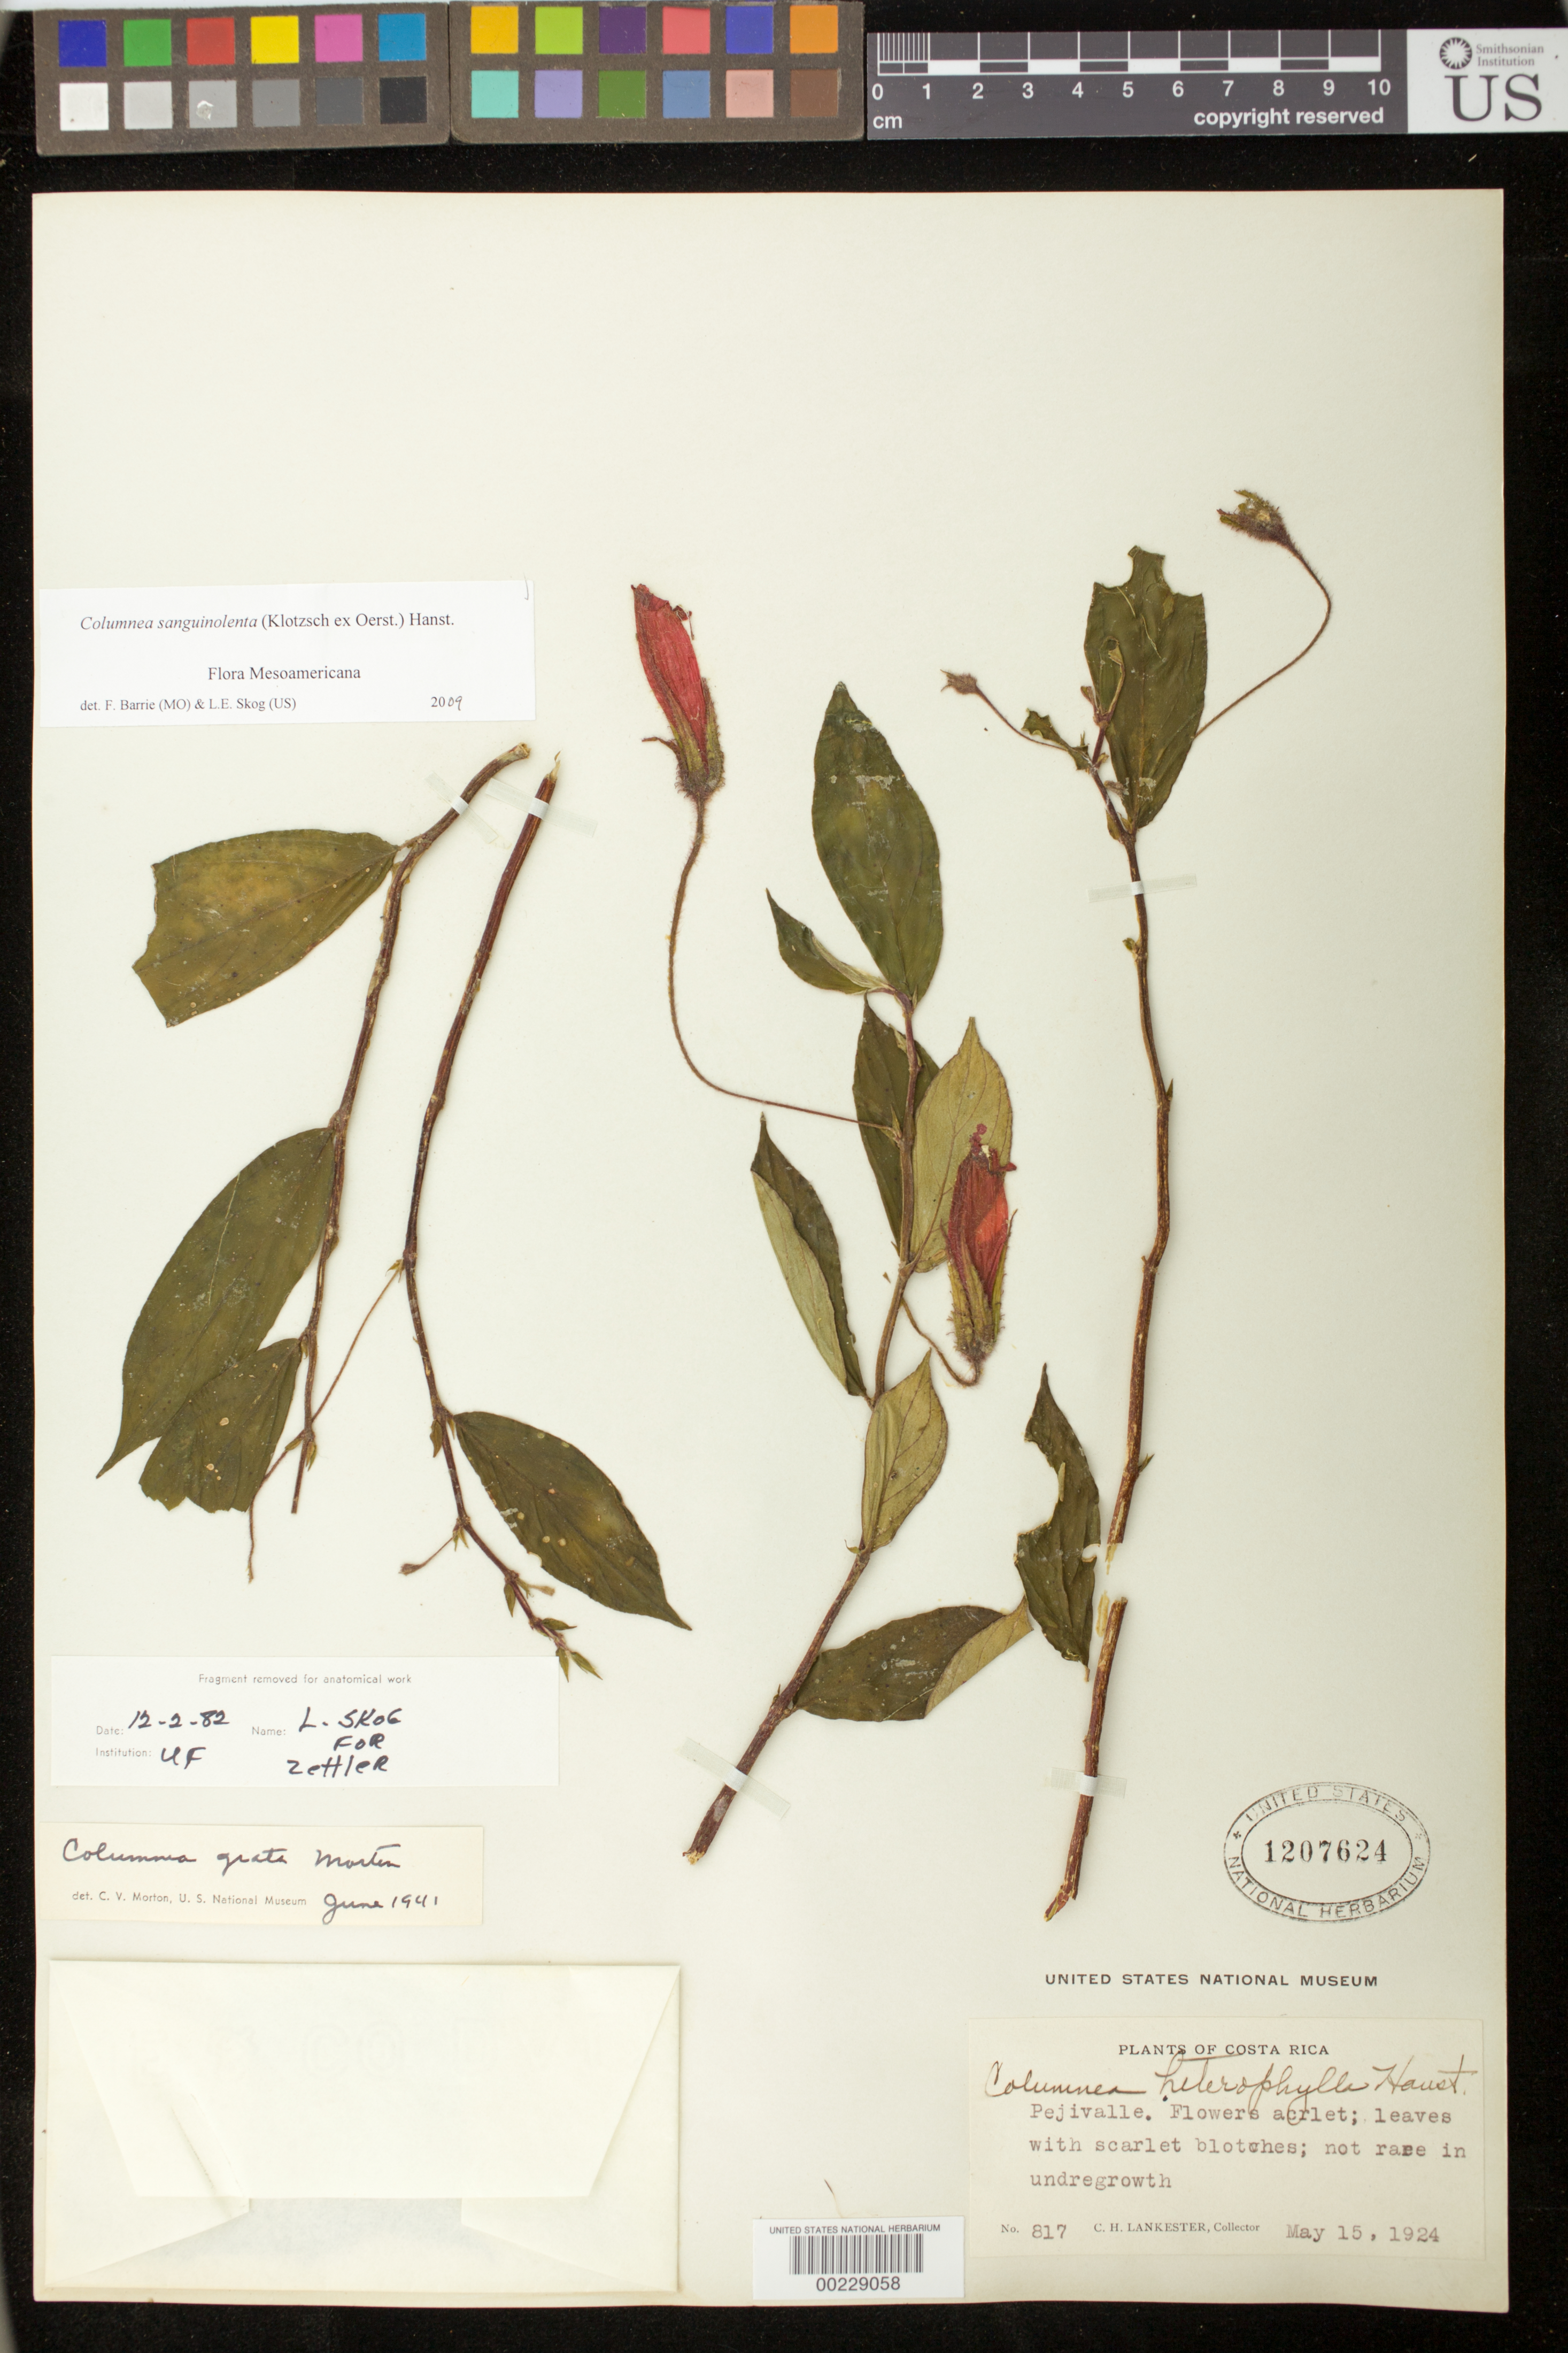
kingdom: Plantae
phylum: Tracheophyta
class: Magnoliopsida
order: Lamiales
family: Gesneriaceae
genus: Columnea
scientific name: Columnea sanguinolenta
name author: (Klotzsch ex Oerst.) Hanst.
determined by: Barrie, F. R.; Skog, Laurence E.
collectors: C. H. Lankester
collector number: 817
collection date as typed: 15 May 1924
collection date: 1924-05-15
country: Costa Rica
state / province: Cartago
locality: Pejivalle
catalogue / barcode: US 1207624